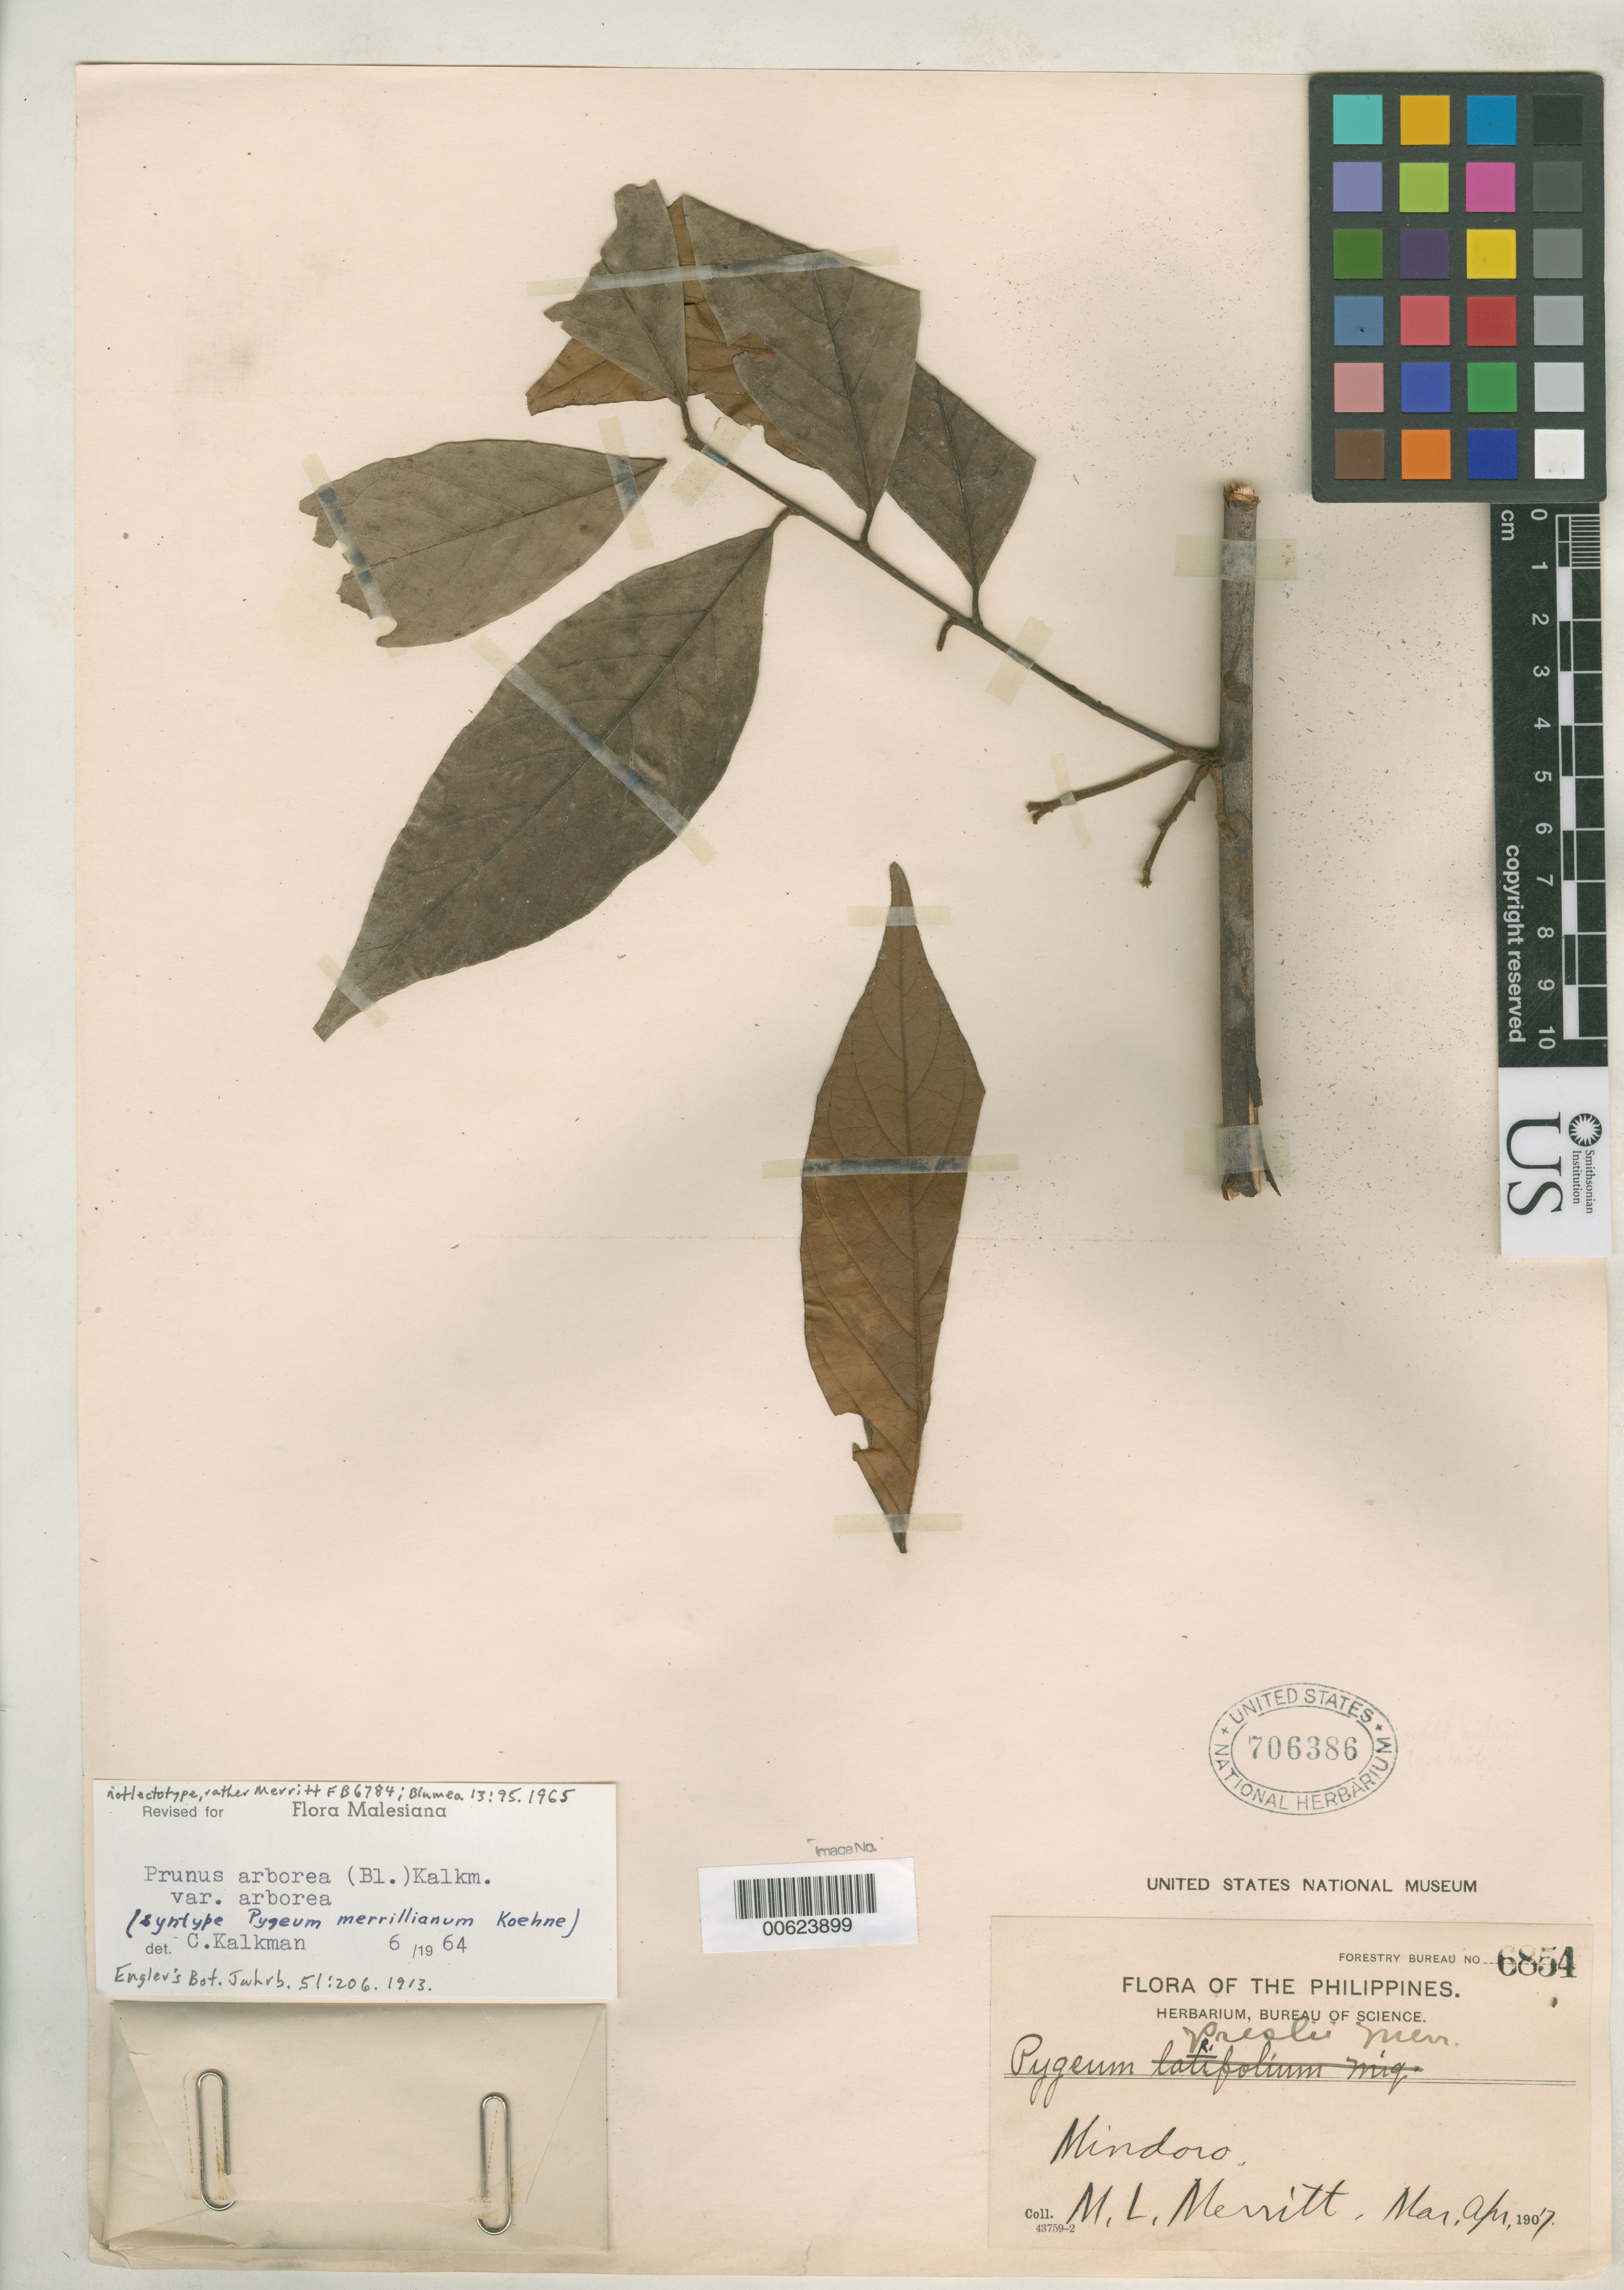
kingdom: Plantae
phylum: Tracheophyta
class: Magnoliopsida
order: Rosales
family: Rosaceae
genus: Pygeum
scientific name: Pygeum merrillianum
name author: Koehne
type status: Syntype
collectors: M. L. Merritt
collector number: For. Bur. 6854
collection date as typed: Mar 1907 to -- Apr 1907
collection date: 1907-03/1907-04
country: Philippines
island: Mindoro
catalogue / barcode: US 706386